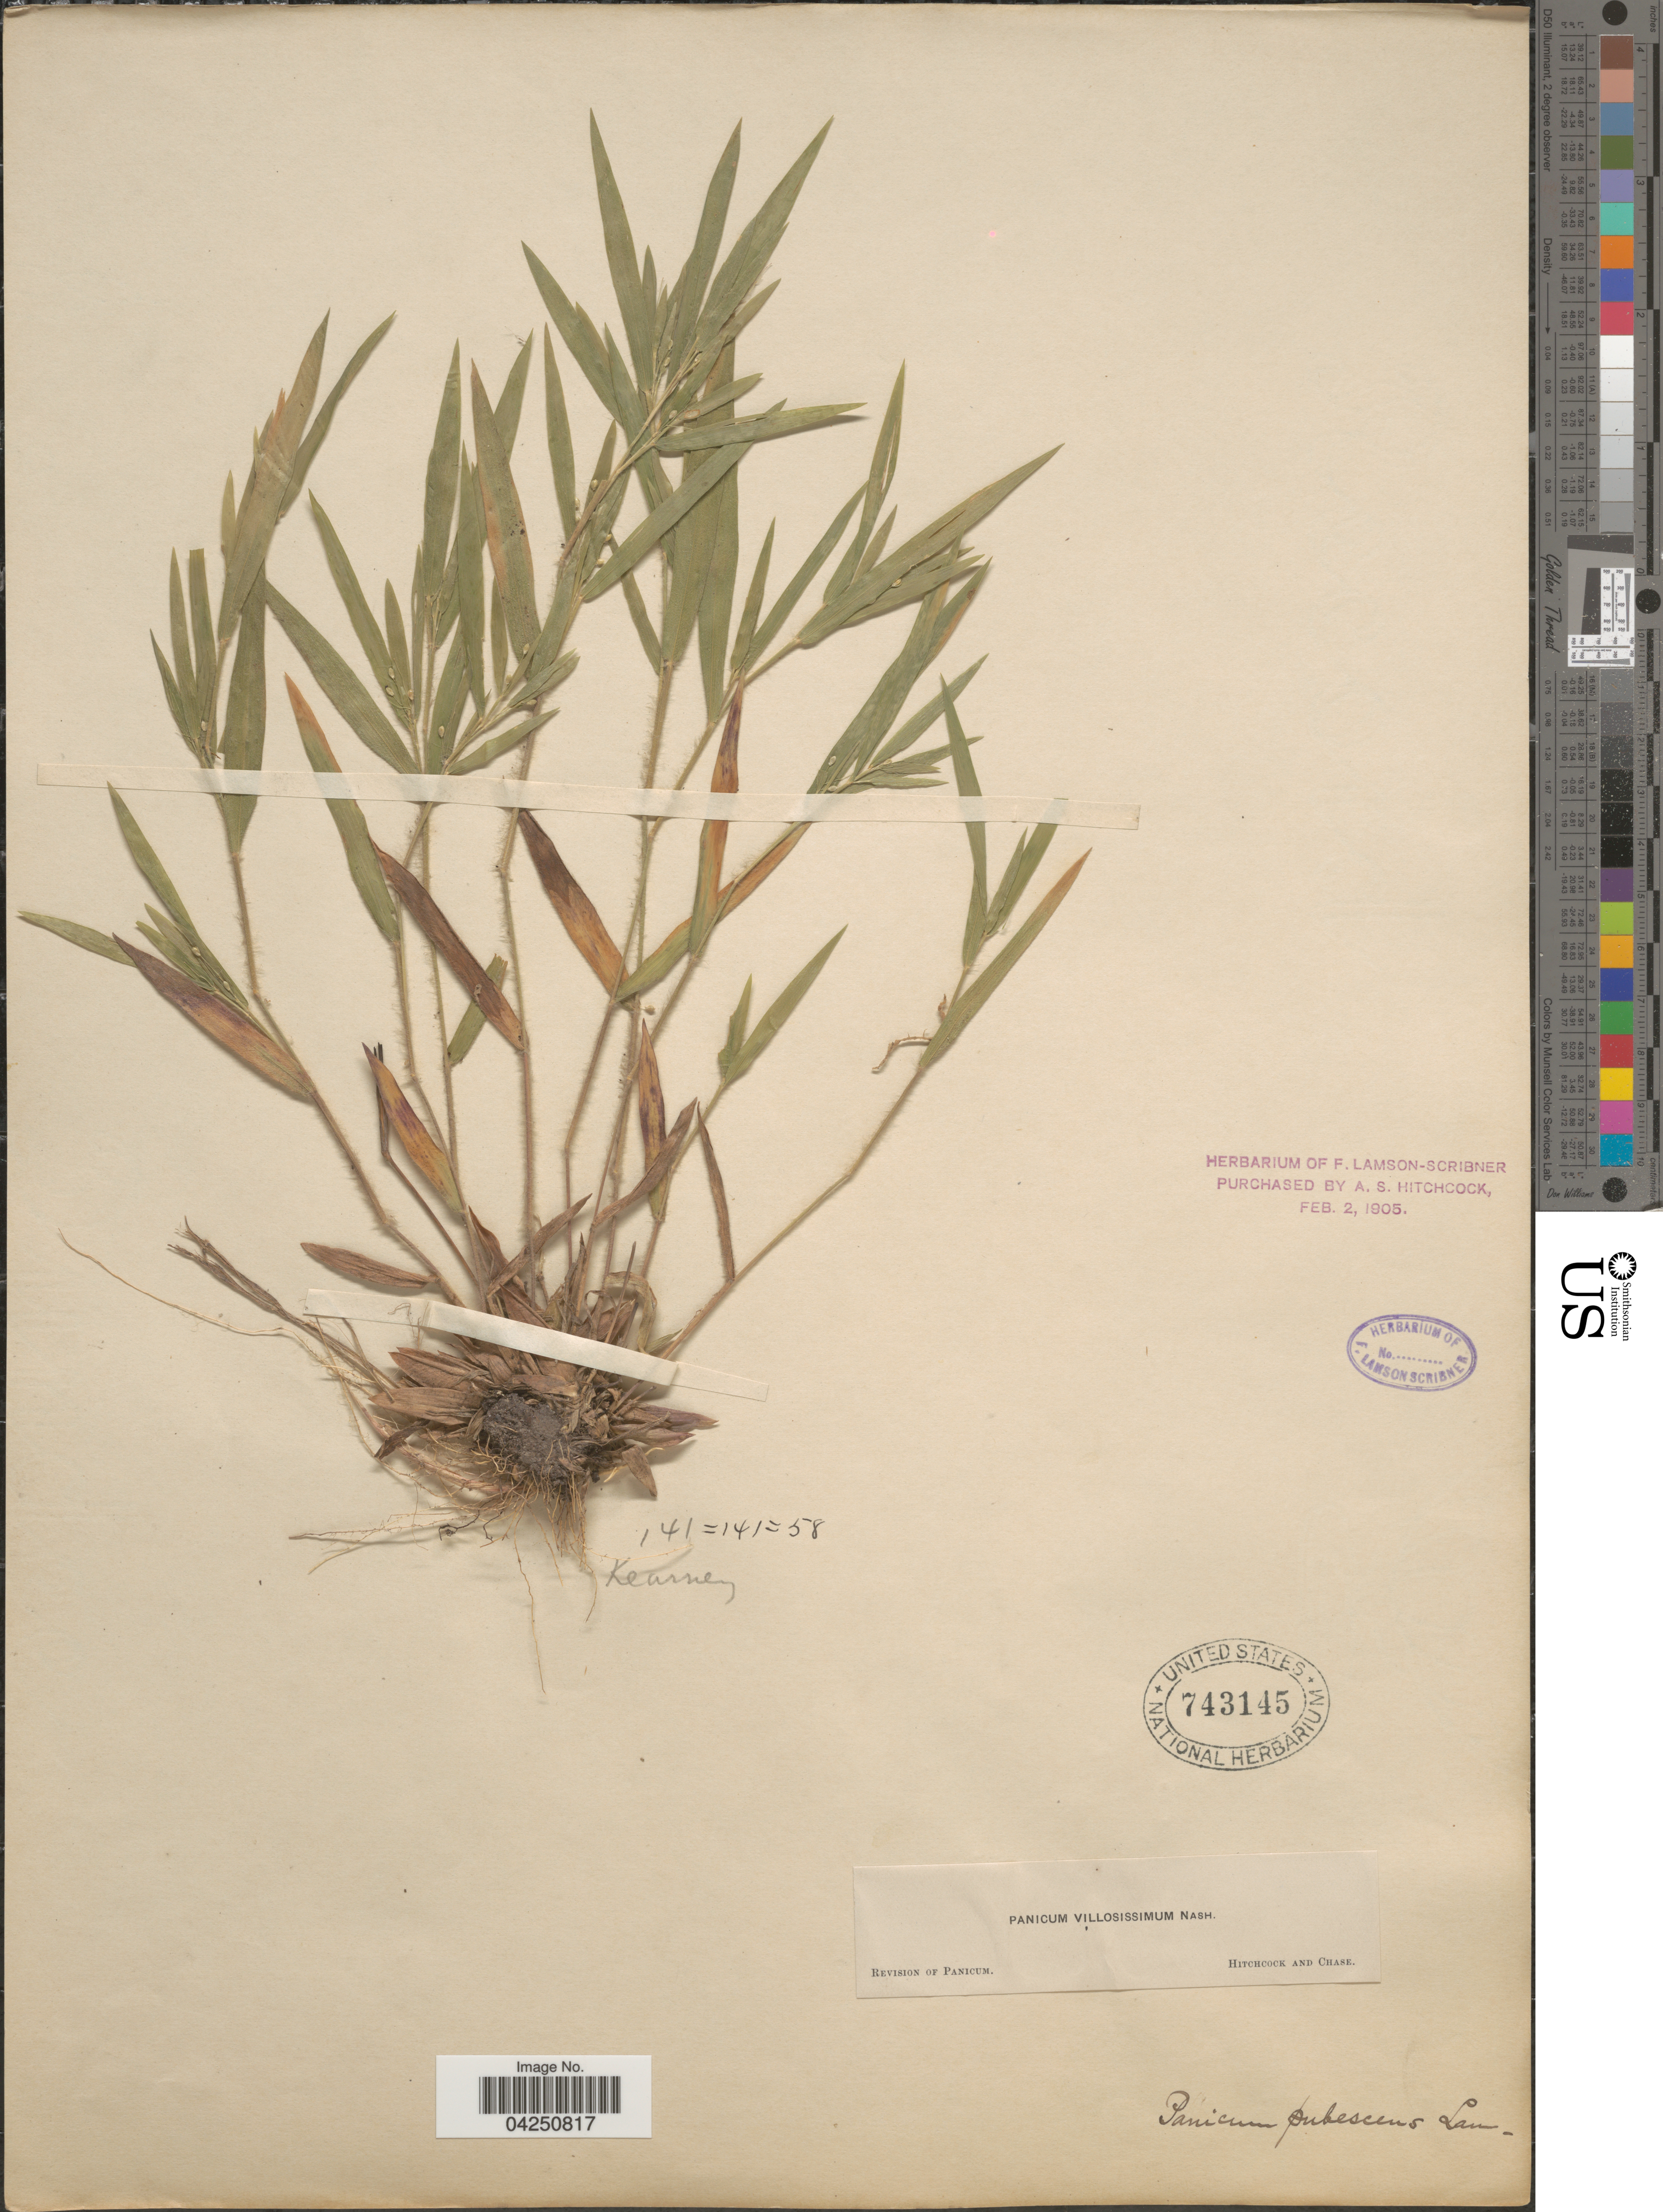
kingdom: Plantae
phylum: Tracheophyta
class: Liliopsida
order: Poales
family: Poaceae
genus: Dichanthelium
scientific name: Dichanthelium acuminatum var. acuminatum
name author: (Sw.) Gould & C.A. Clark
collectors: Kearney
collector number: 141/58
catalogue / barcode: US 743145